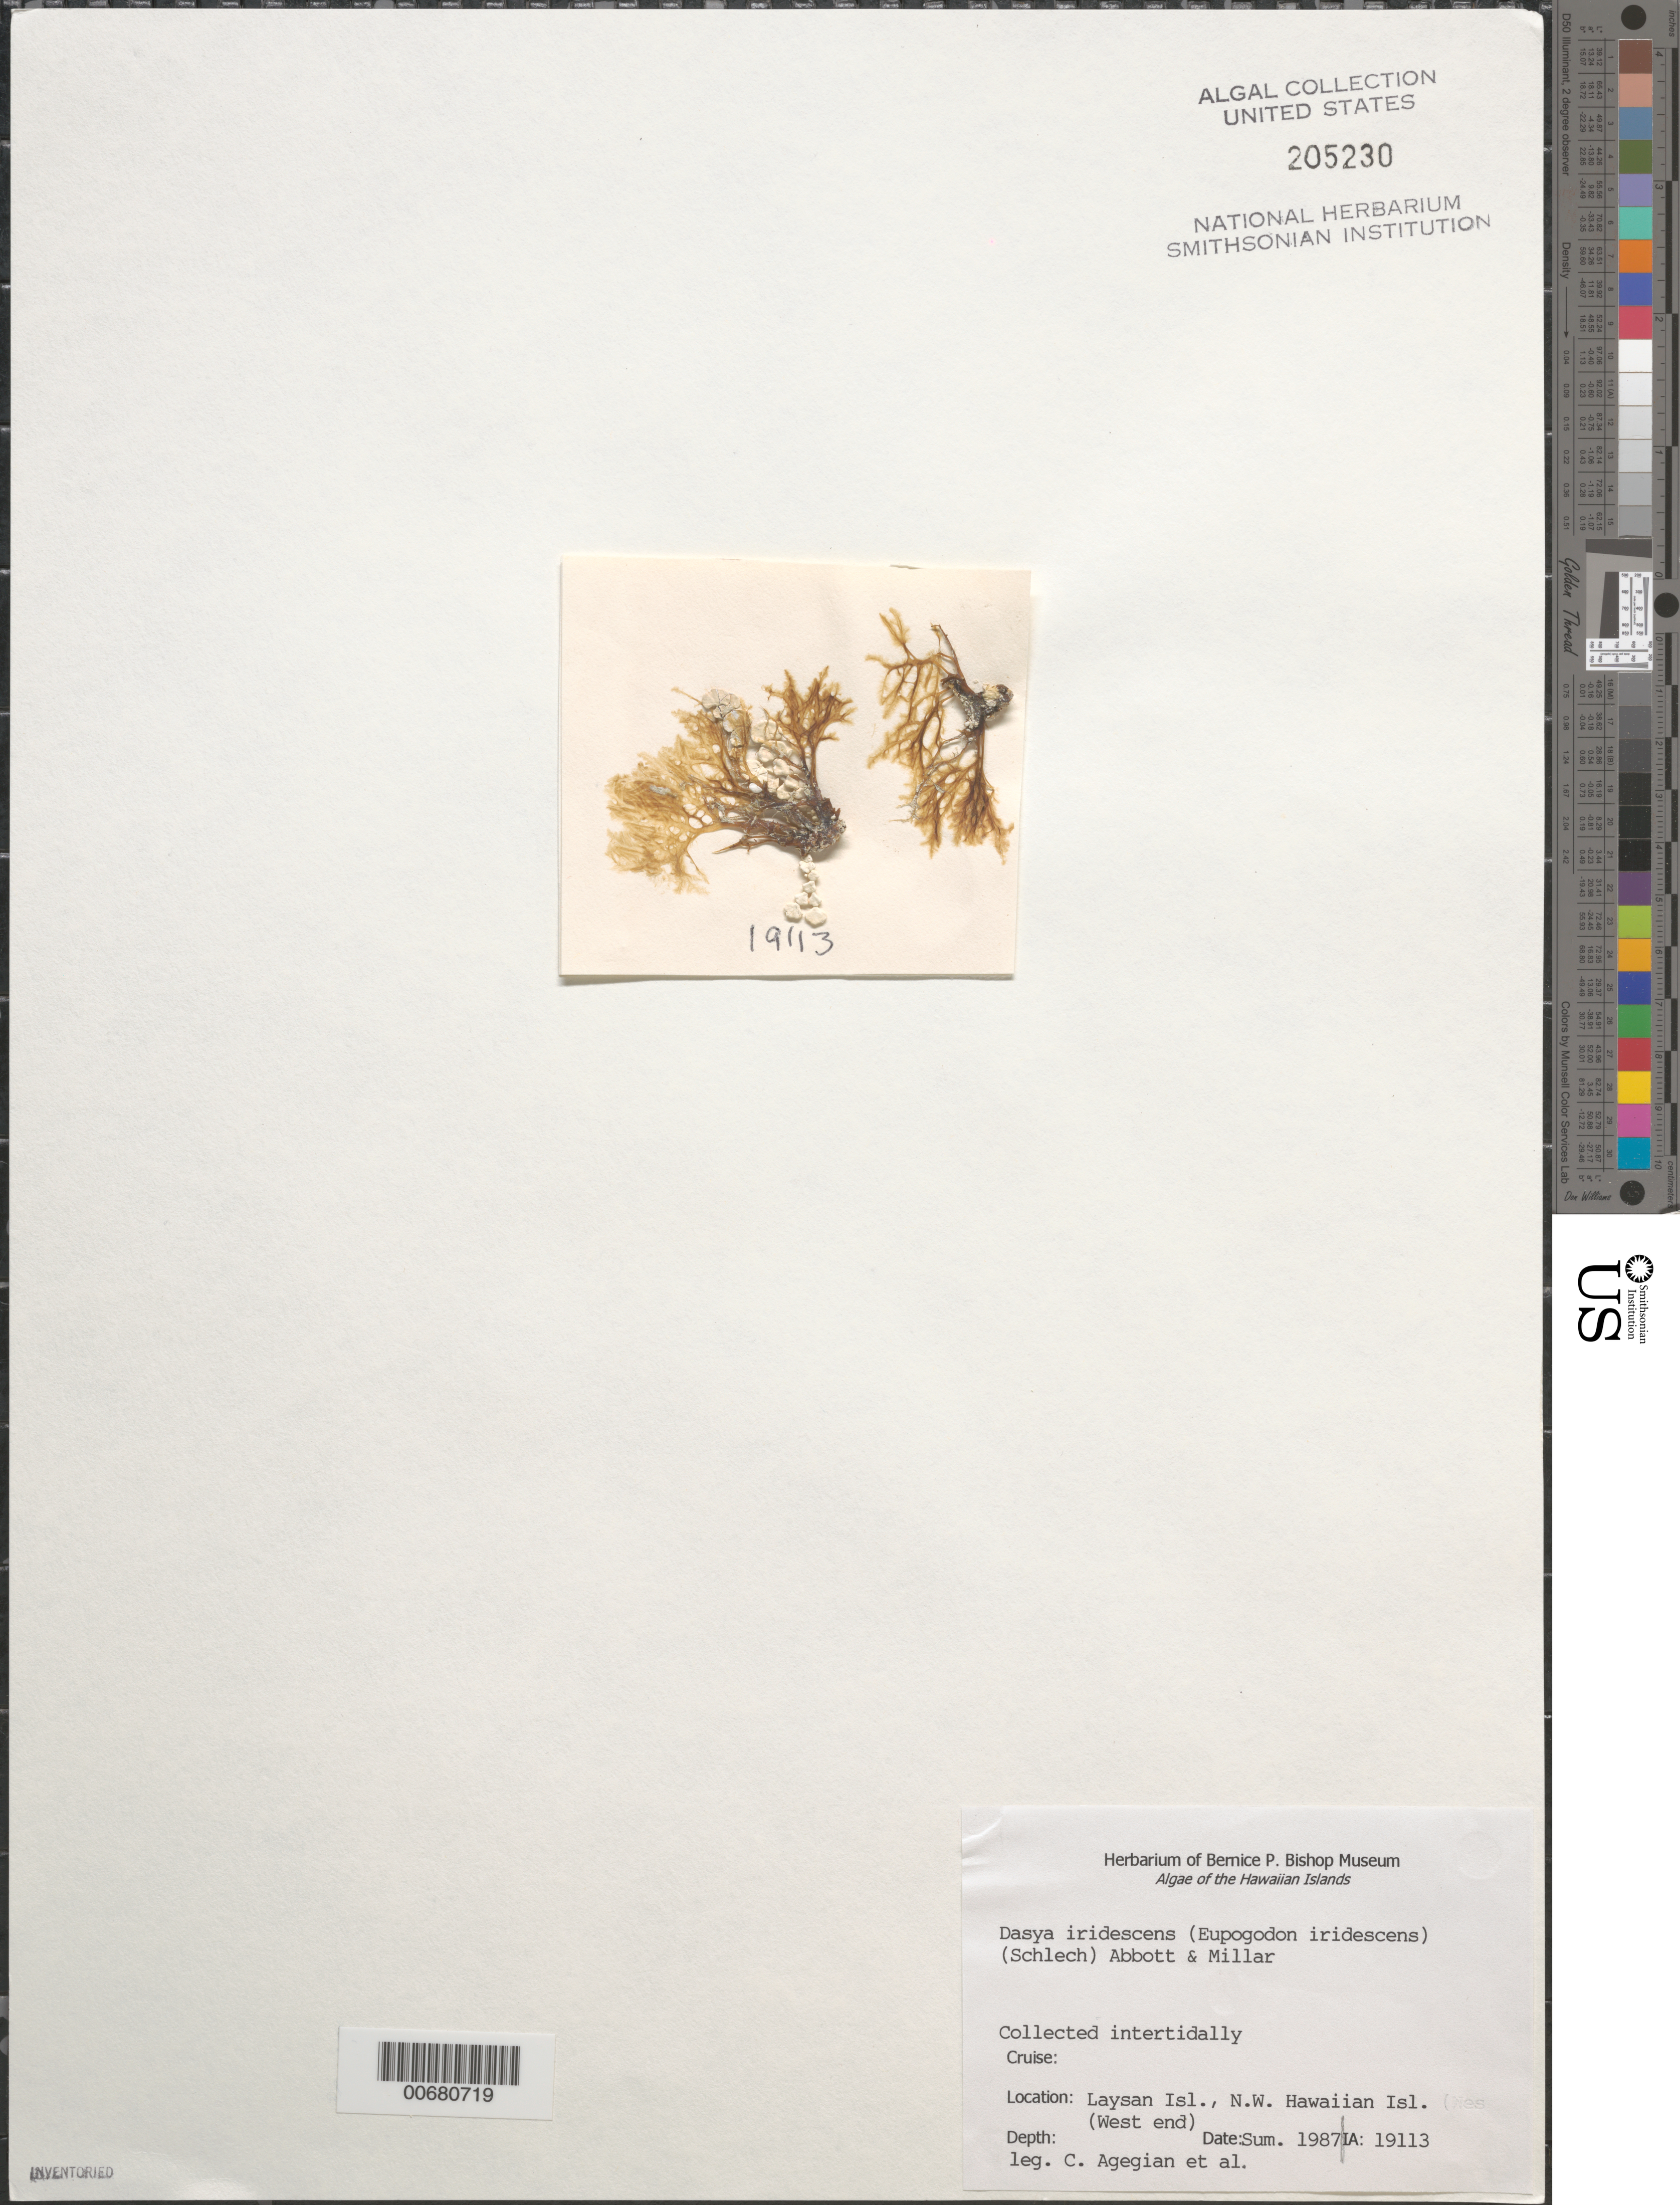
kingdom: Plantae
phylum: Rhodophyta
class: Florideophyceae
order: Ceramiales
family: Dasyaceae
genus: Dasya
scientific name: Dasya iridescens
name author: (Schlech) A.J.K. Millar & I.A. Abbott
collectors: C. Agegian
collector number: IAA 19113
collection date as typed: Sum 1987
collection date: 1987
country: United States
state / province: Hawaii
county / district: Honolulu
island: Laysan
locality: West end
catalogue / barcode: US 205230